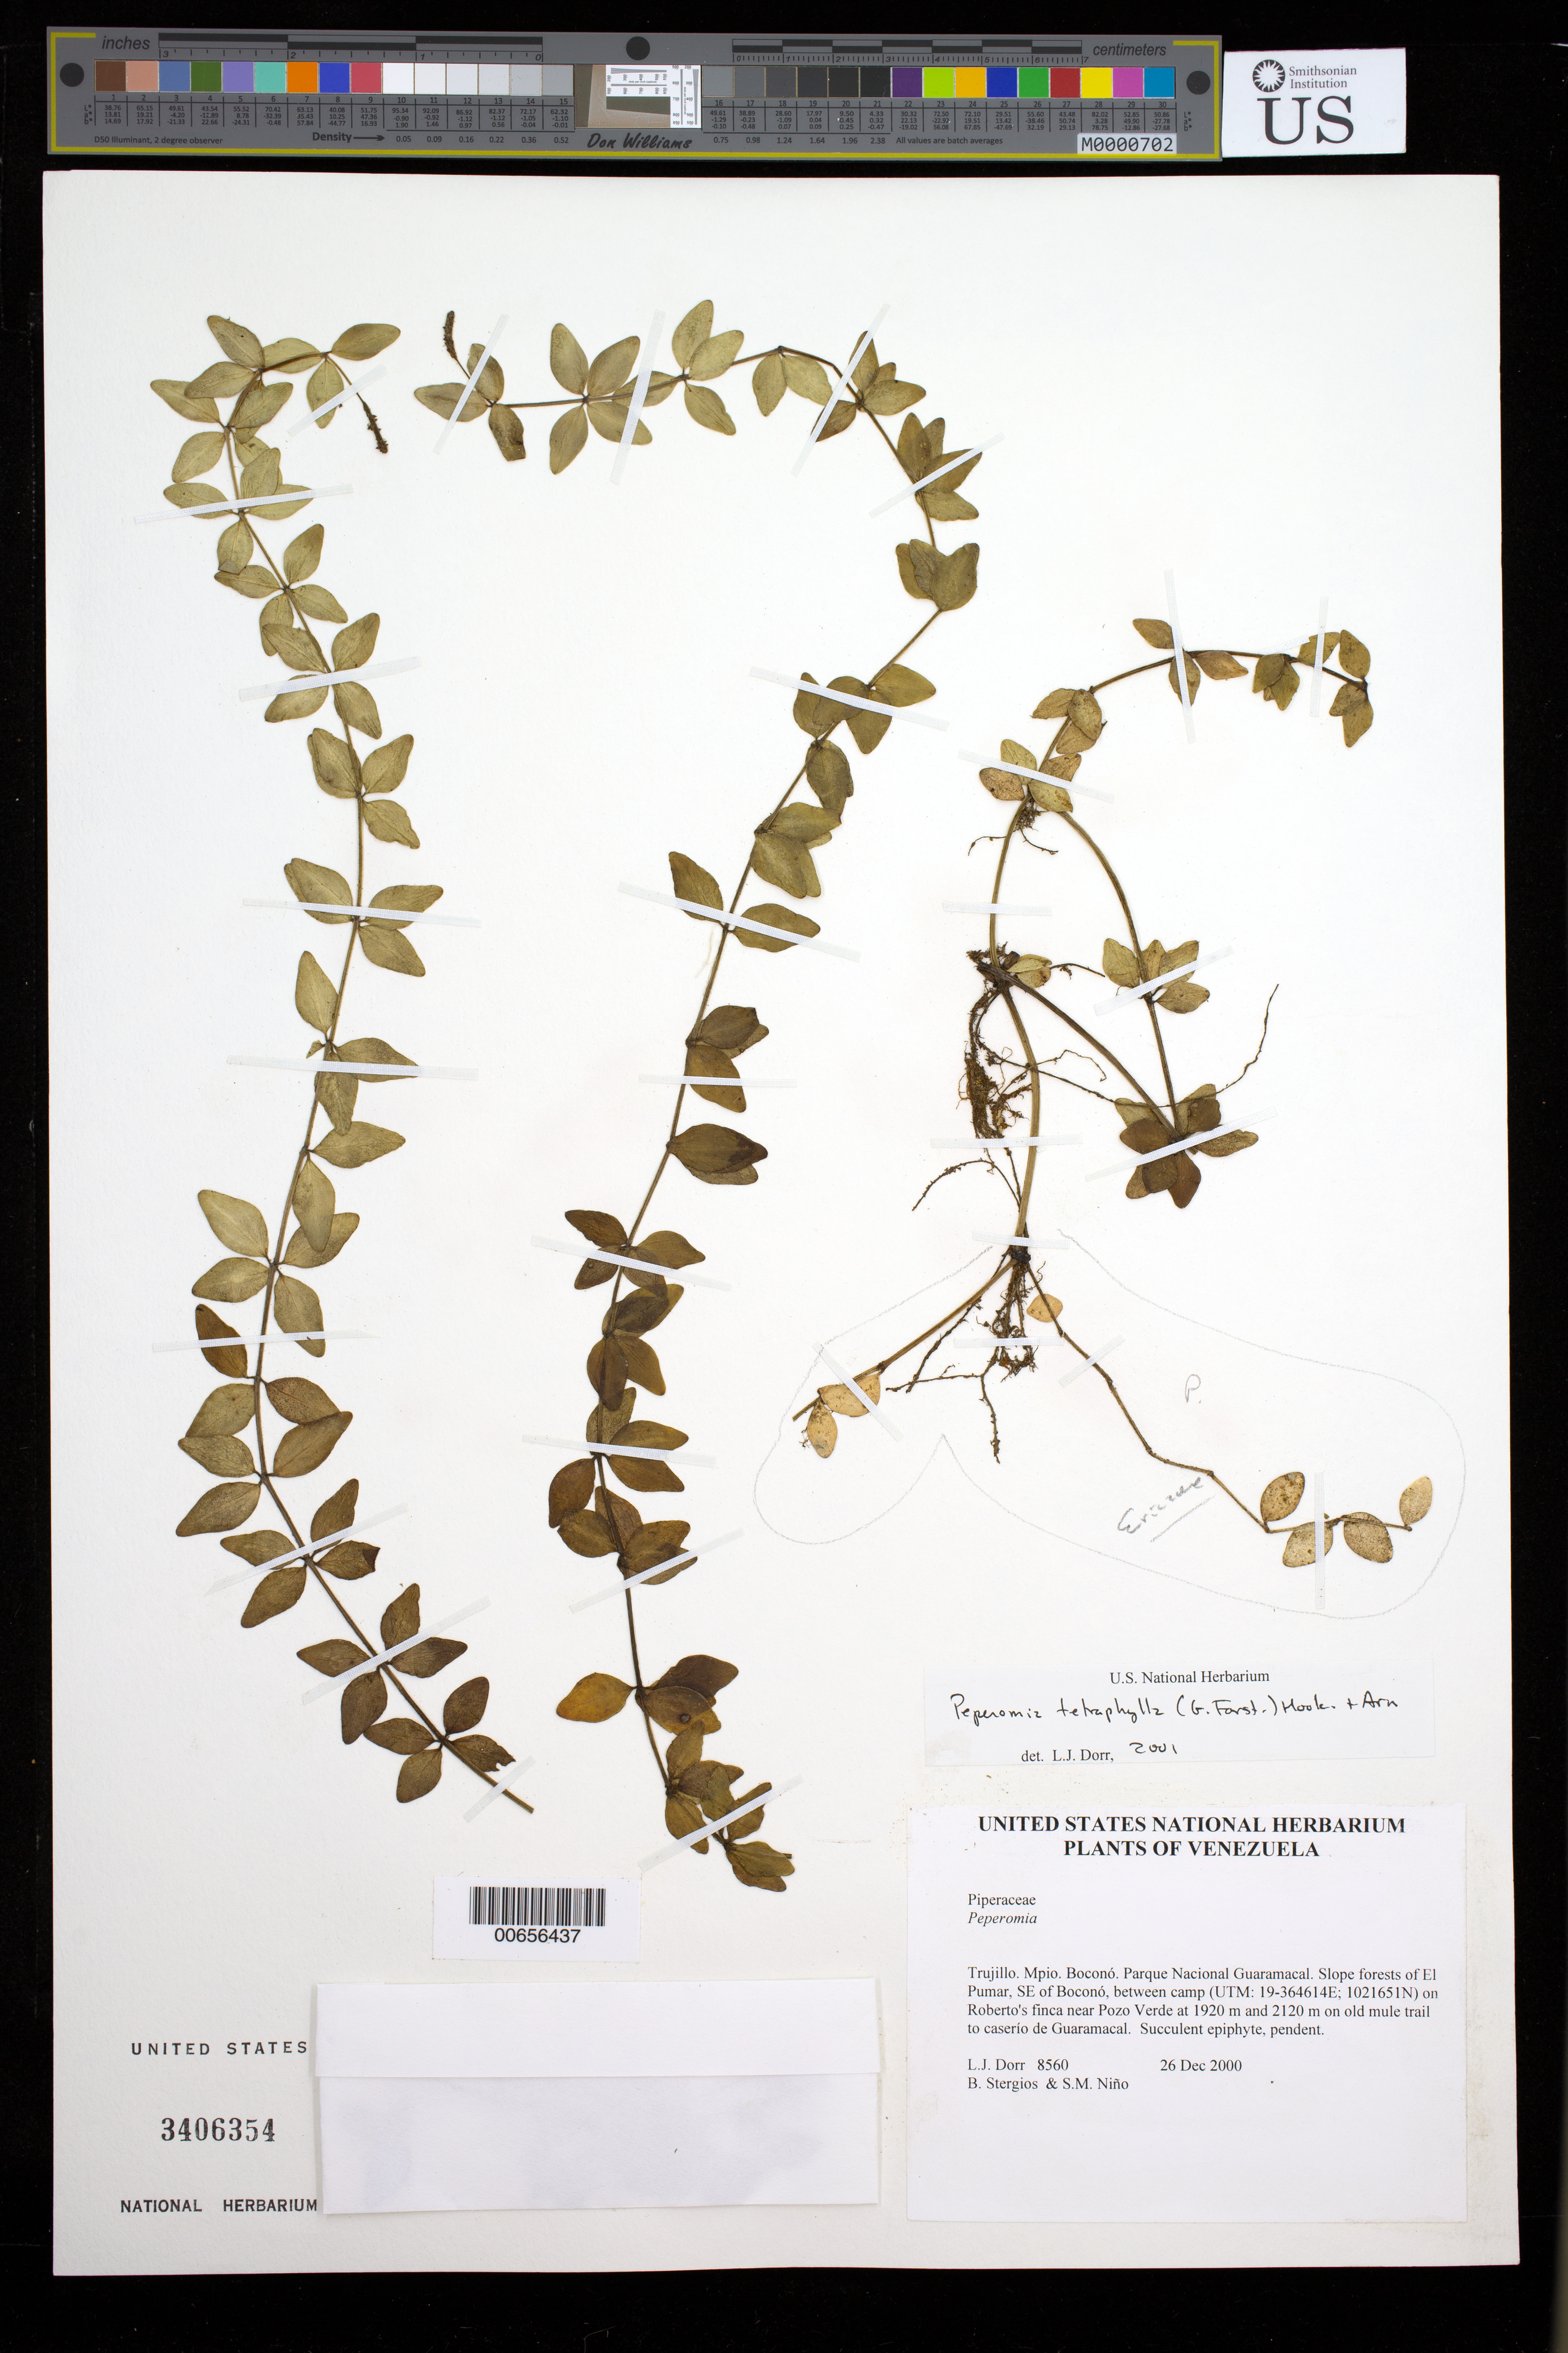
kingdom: Plantae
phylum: Tracheophyta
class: Magnoliopsida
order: Piperales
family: Piperaceae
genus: Peperomia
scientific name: Peperomia trichopus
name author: Trel. in J.F. Macbr.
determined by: Dorr, L. J., (BOT), Smithsonian Institution - National Museum of Natural History (UNITED STATES)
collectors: L. J. Dorr, B. G. Stergios & S. M. Niño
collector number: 8560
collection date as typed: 26 Dec 2000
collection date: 2000-12-26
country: Venezuela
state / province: Trujillo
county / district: Boconó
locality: Parque Nacional Guaramacal. El Pumar, SE of Boconó, between camp on Roberto's finca near Pozo Verde at 1920 m and 2120 m on old mule trail to caserío de Guaramacal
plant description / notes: PORT, US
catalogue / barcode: US 3406354